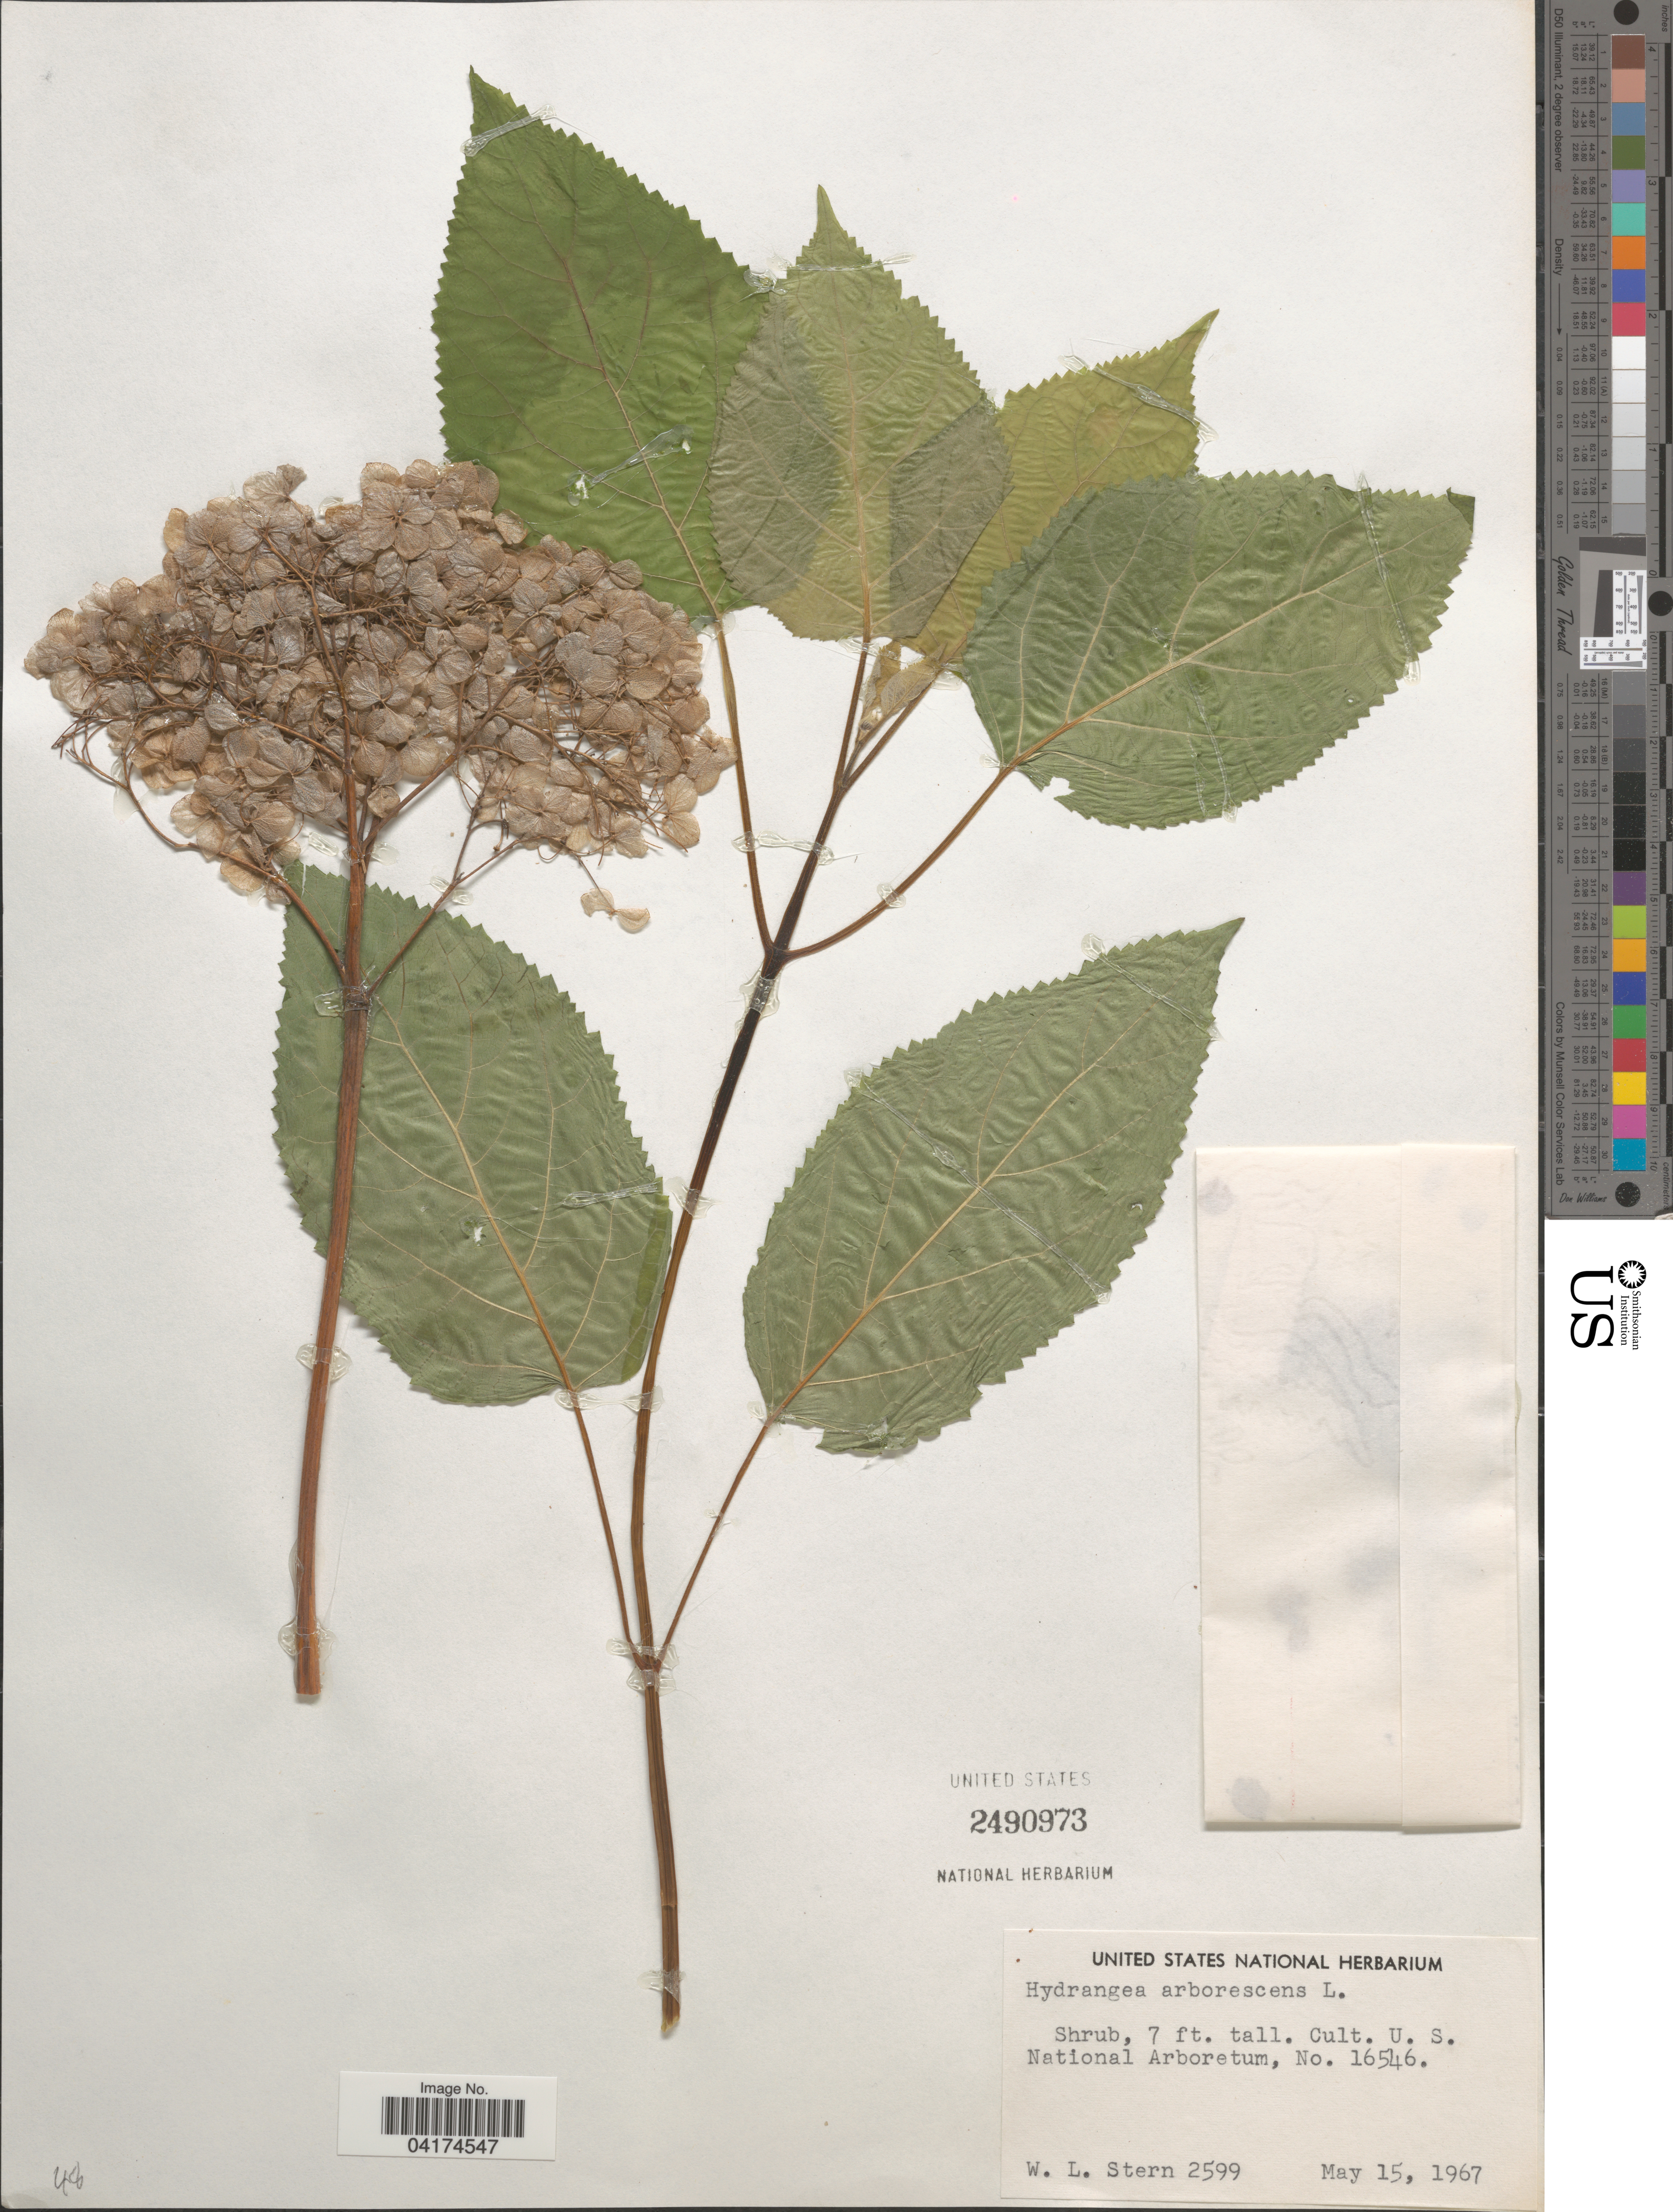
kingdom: Plantae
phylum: Tracheophyta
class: Magnoliopsida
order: Cornales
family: Hydrangeaceae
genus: Hydrangea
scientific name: Hydrangea arborescens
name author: L.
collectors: W. L. Stern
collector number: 2599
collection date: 1967-05-15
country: United States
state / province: District of Columbia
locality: U. S. National Arboretum.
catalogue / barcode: US 2490973